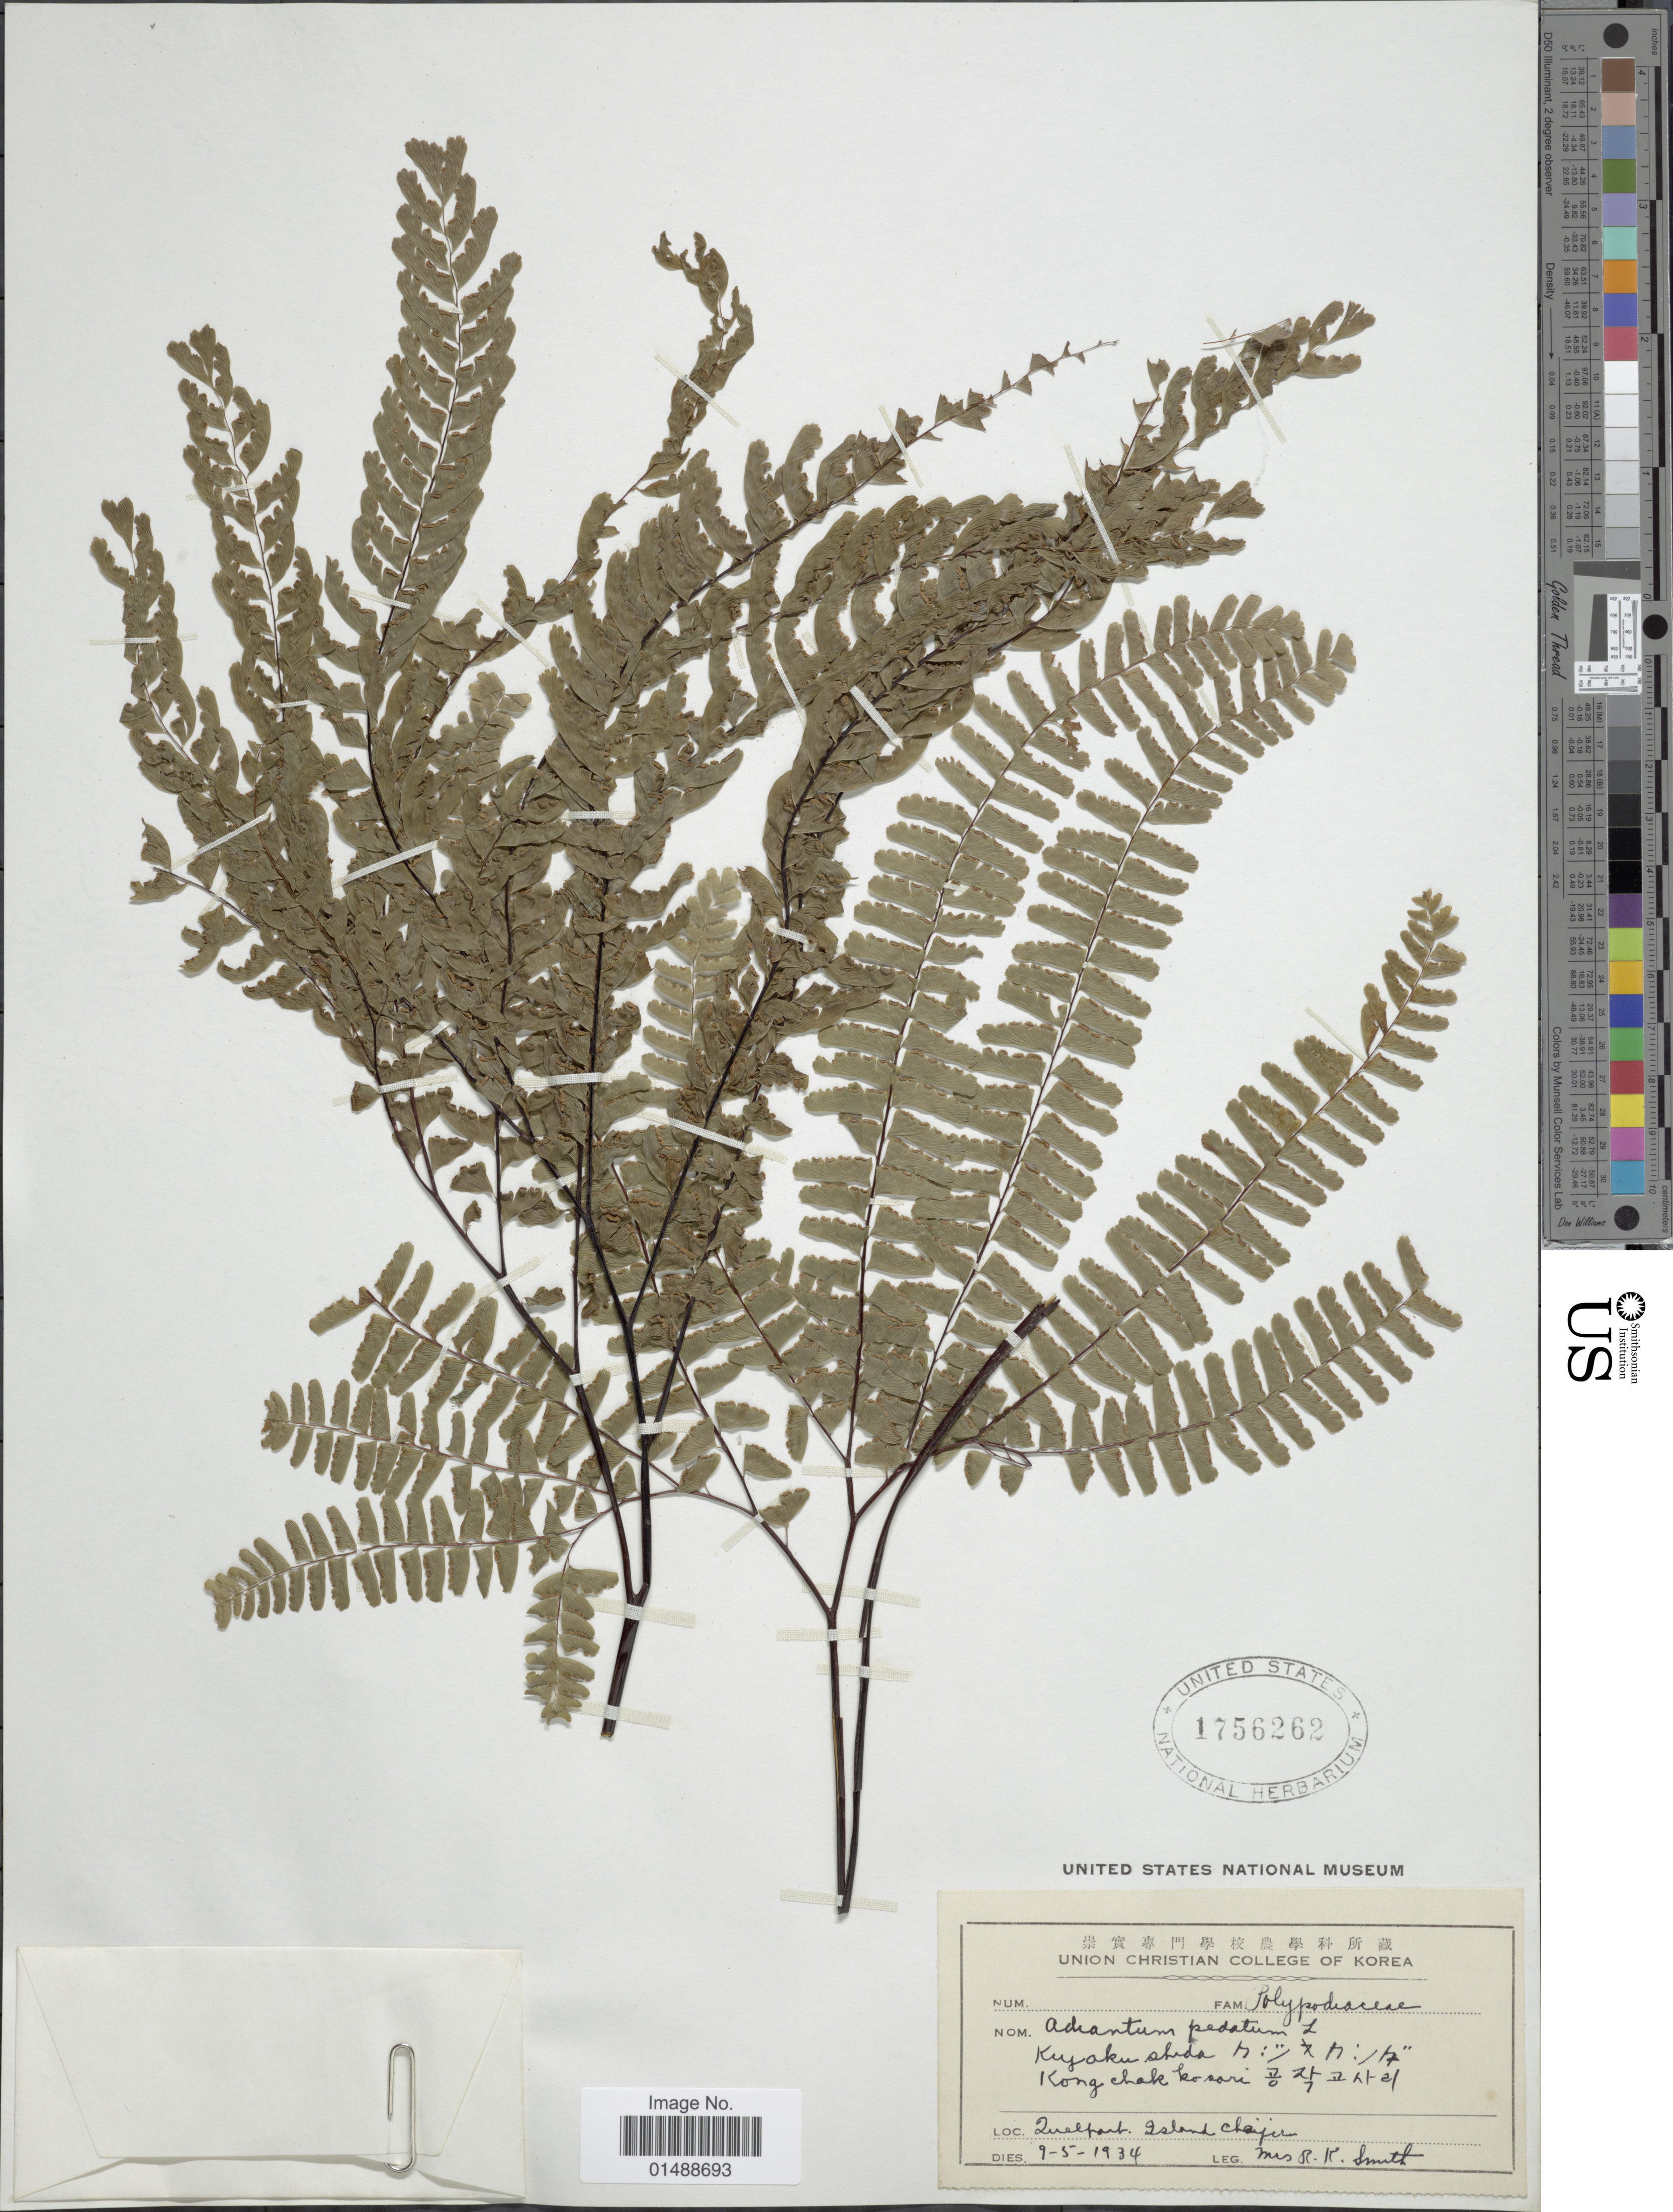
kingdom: Plantae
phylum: Tracheophyta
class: Polypodiopsida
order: Polypodiales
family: Pteridaceae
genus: Adiantum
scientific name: Adiantum pedatum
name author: L.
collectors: Mrs. R. K. Smith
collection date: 1934-05-09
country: South Korea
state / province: Jeju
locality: Quelpart, Island Chaiju.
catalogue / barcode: US 1756262